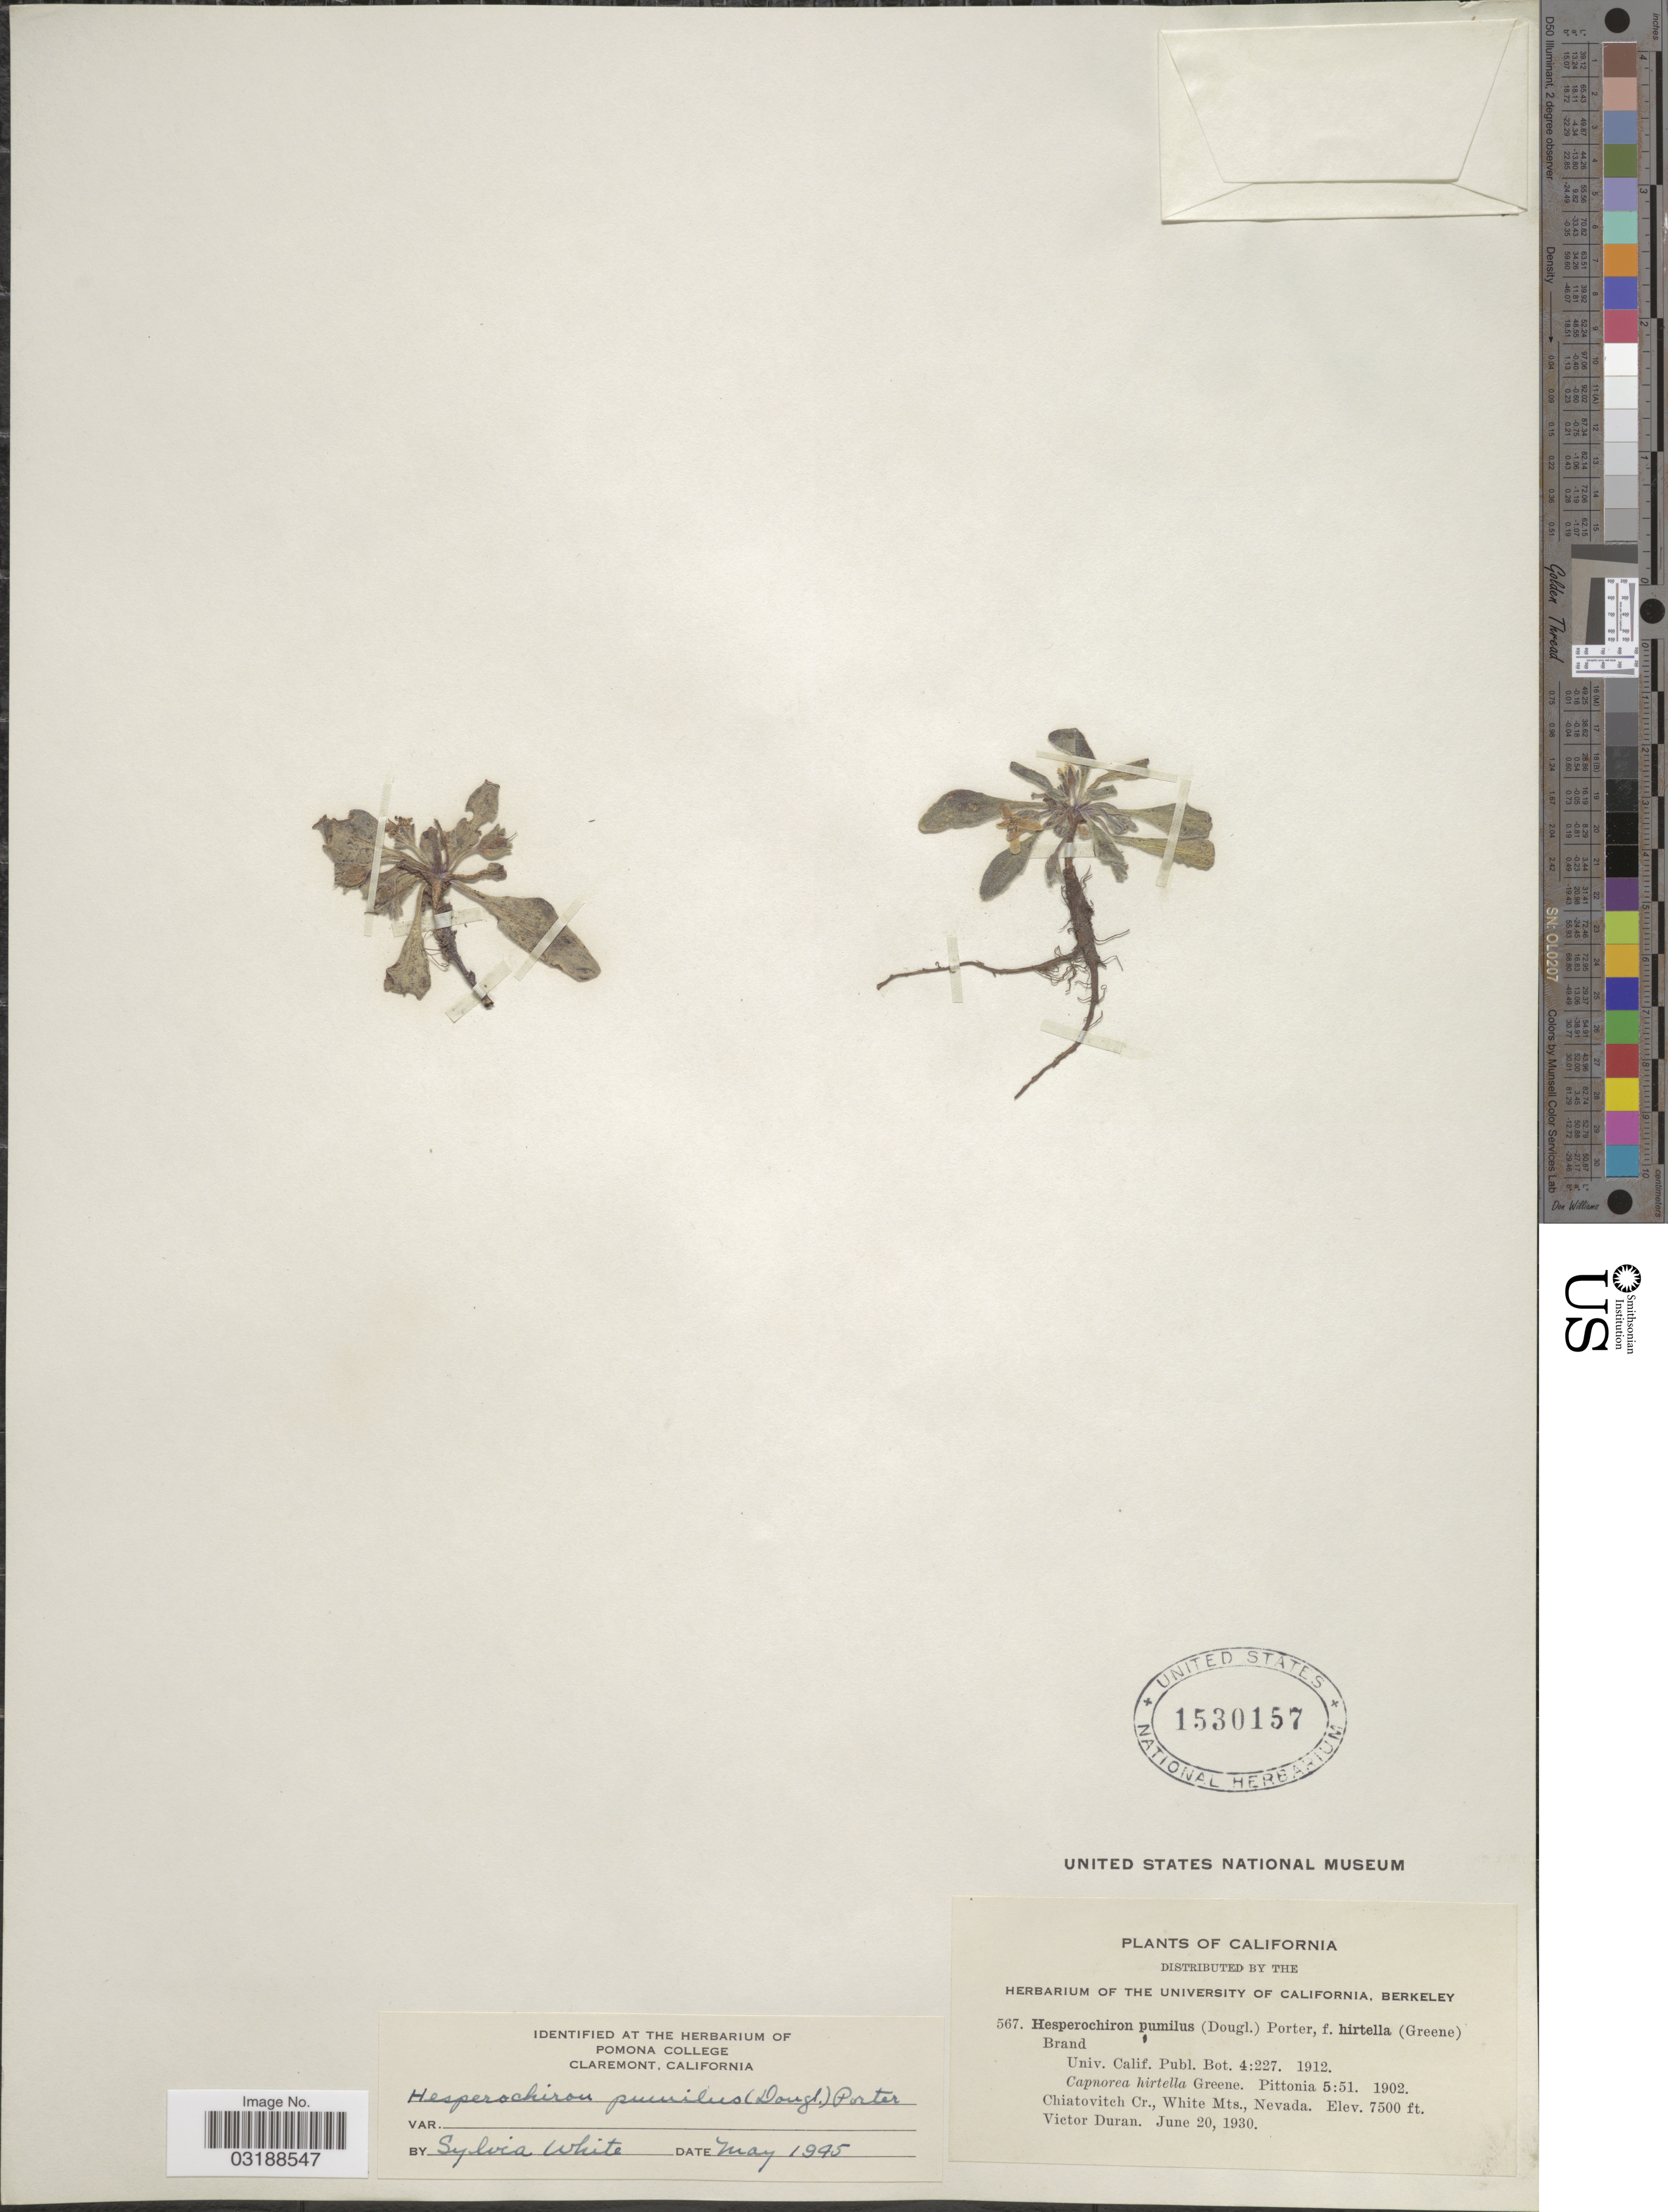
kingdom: Plantae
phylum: Tracheophyta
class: Magnoliopsida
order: Boraginales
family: Hydrophyllaceae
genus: Hesperochiron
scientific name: Hesperochiron pumilus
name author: (Griseb.) Porter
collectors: V. Duran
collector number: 567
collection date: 1930-06-20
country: United States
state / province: California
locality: Chiatovitch Cr., White Mts.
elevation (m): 2286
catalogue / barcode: US 1530157